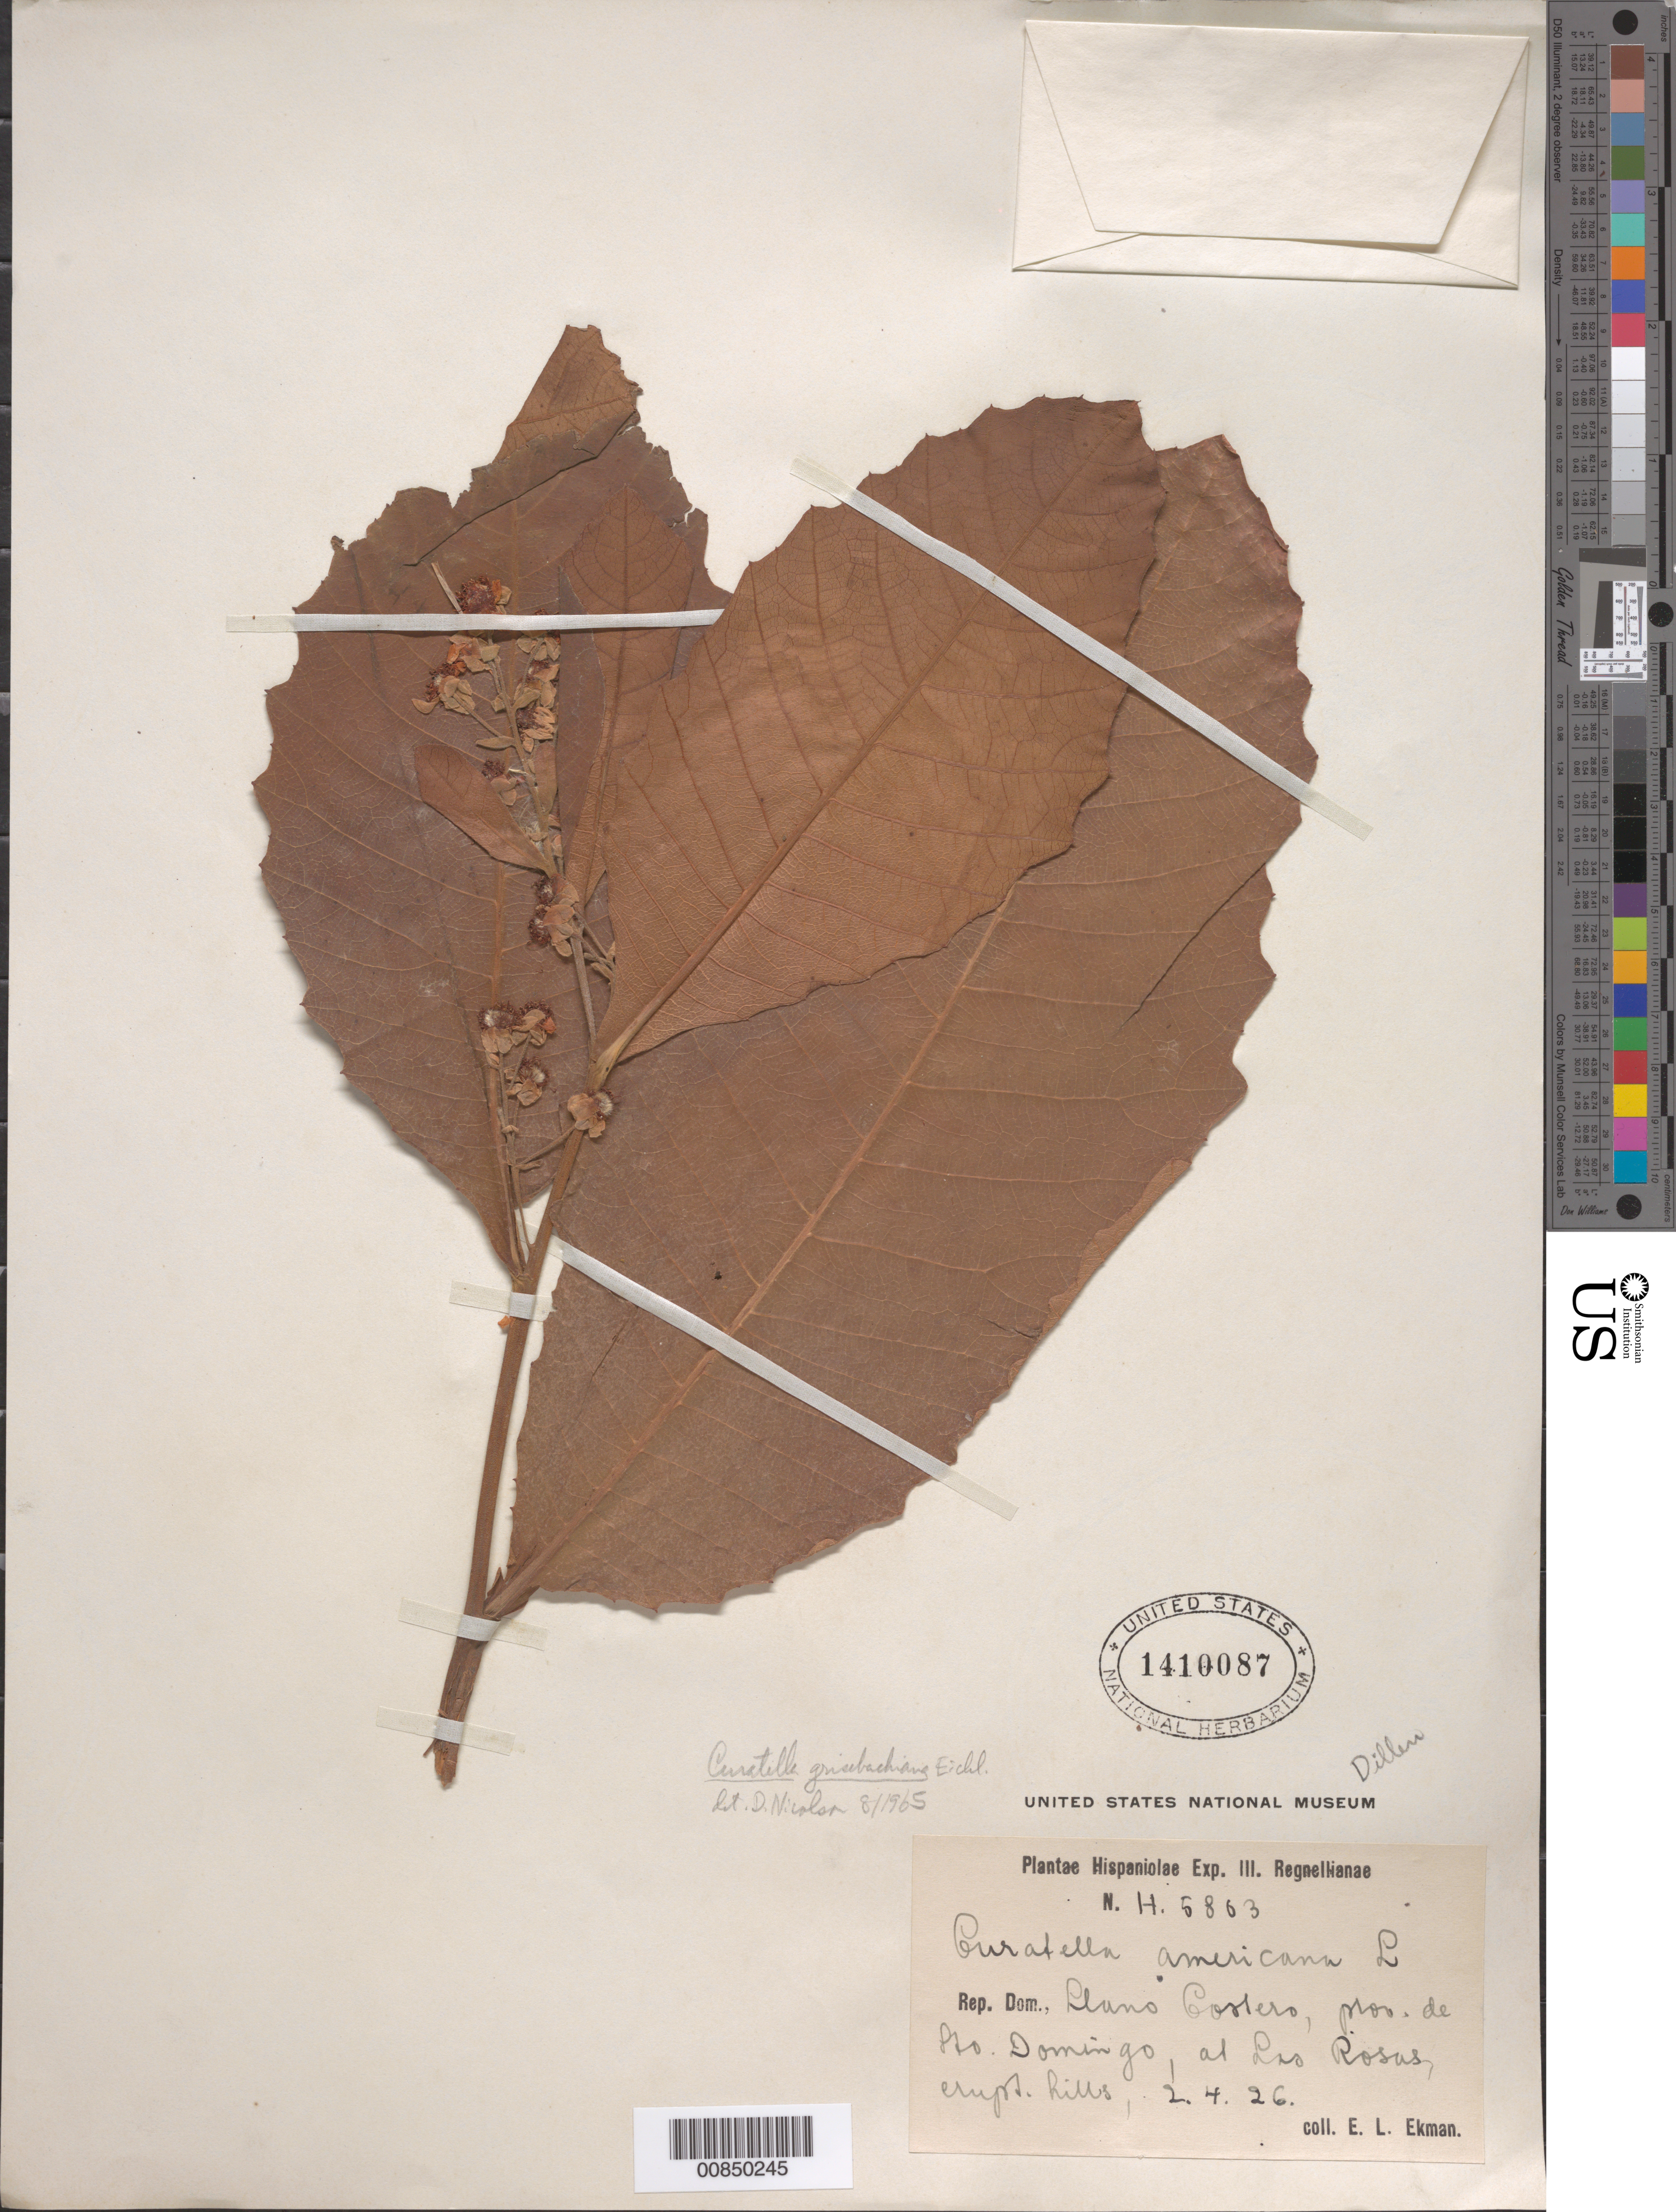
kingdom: Plantae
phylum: Tracheophyta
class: Magnoliopsida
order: Dilleniales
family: Dilleniaceae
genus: Curatella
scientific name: Curatella americana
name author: L.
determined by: Nicolson, Dan H.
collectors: E. L. Ekman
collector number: H 5803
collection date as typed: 02 Apr 1926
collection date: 1926-04-02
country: Dominican Republic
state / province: Distrito Nacional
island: Hispaniola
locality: Llano Costero, at Las Rosas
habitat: Erupt. hills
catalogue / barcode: US 1410087